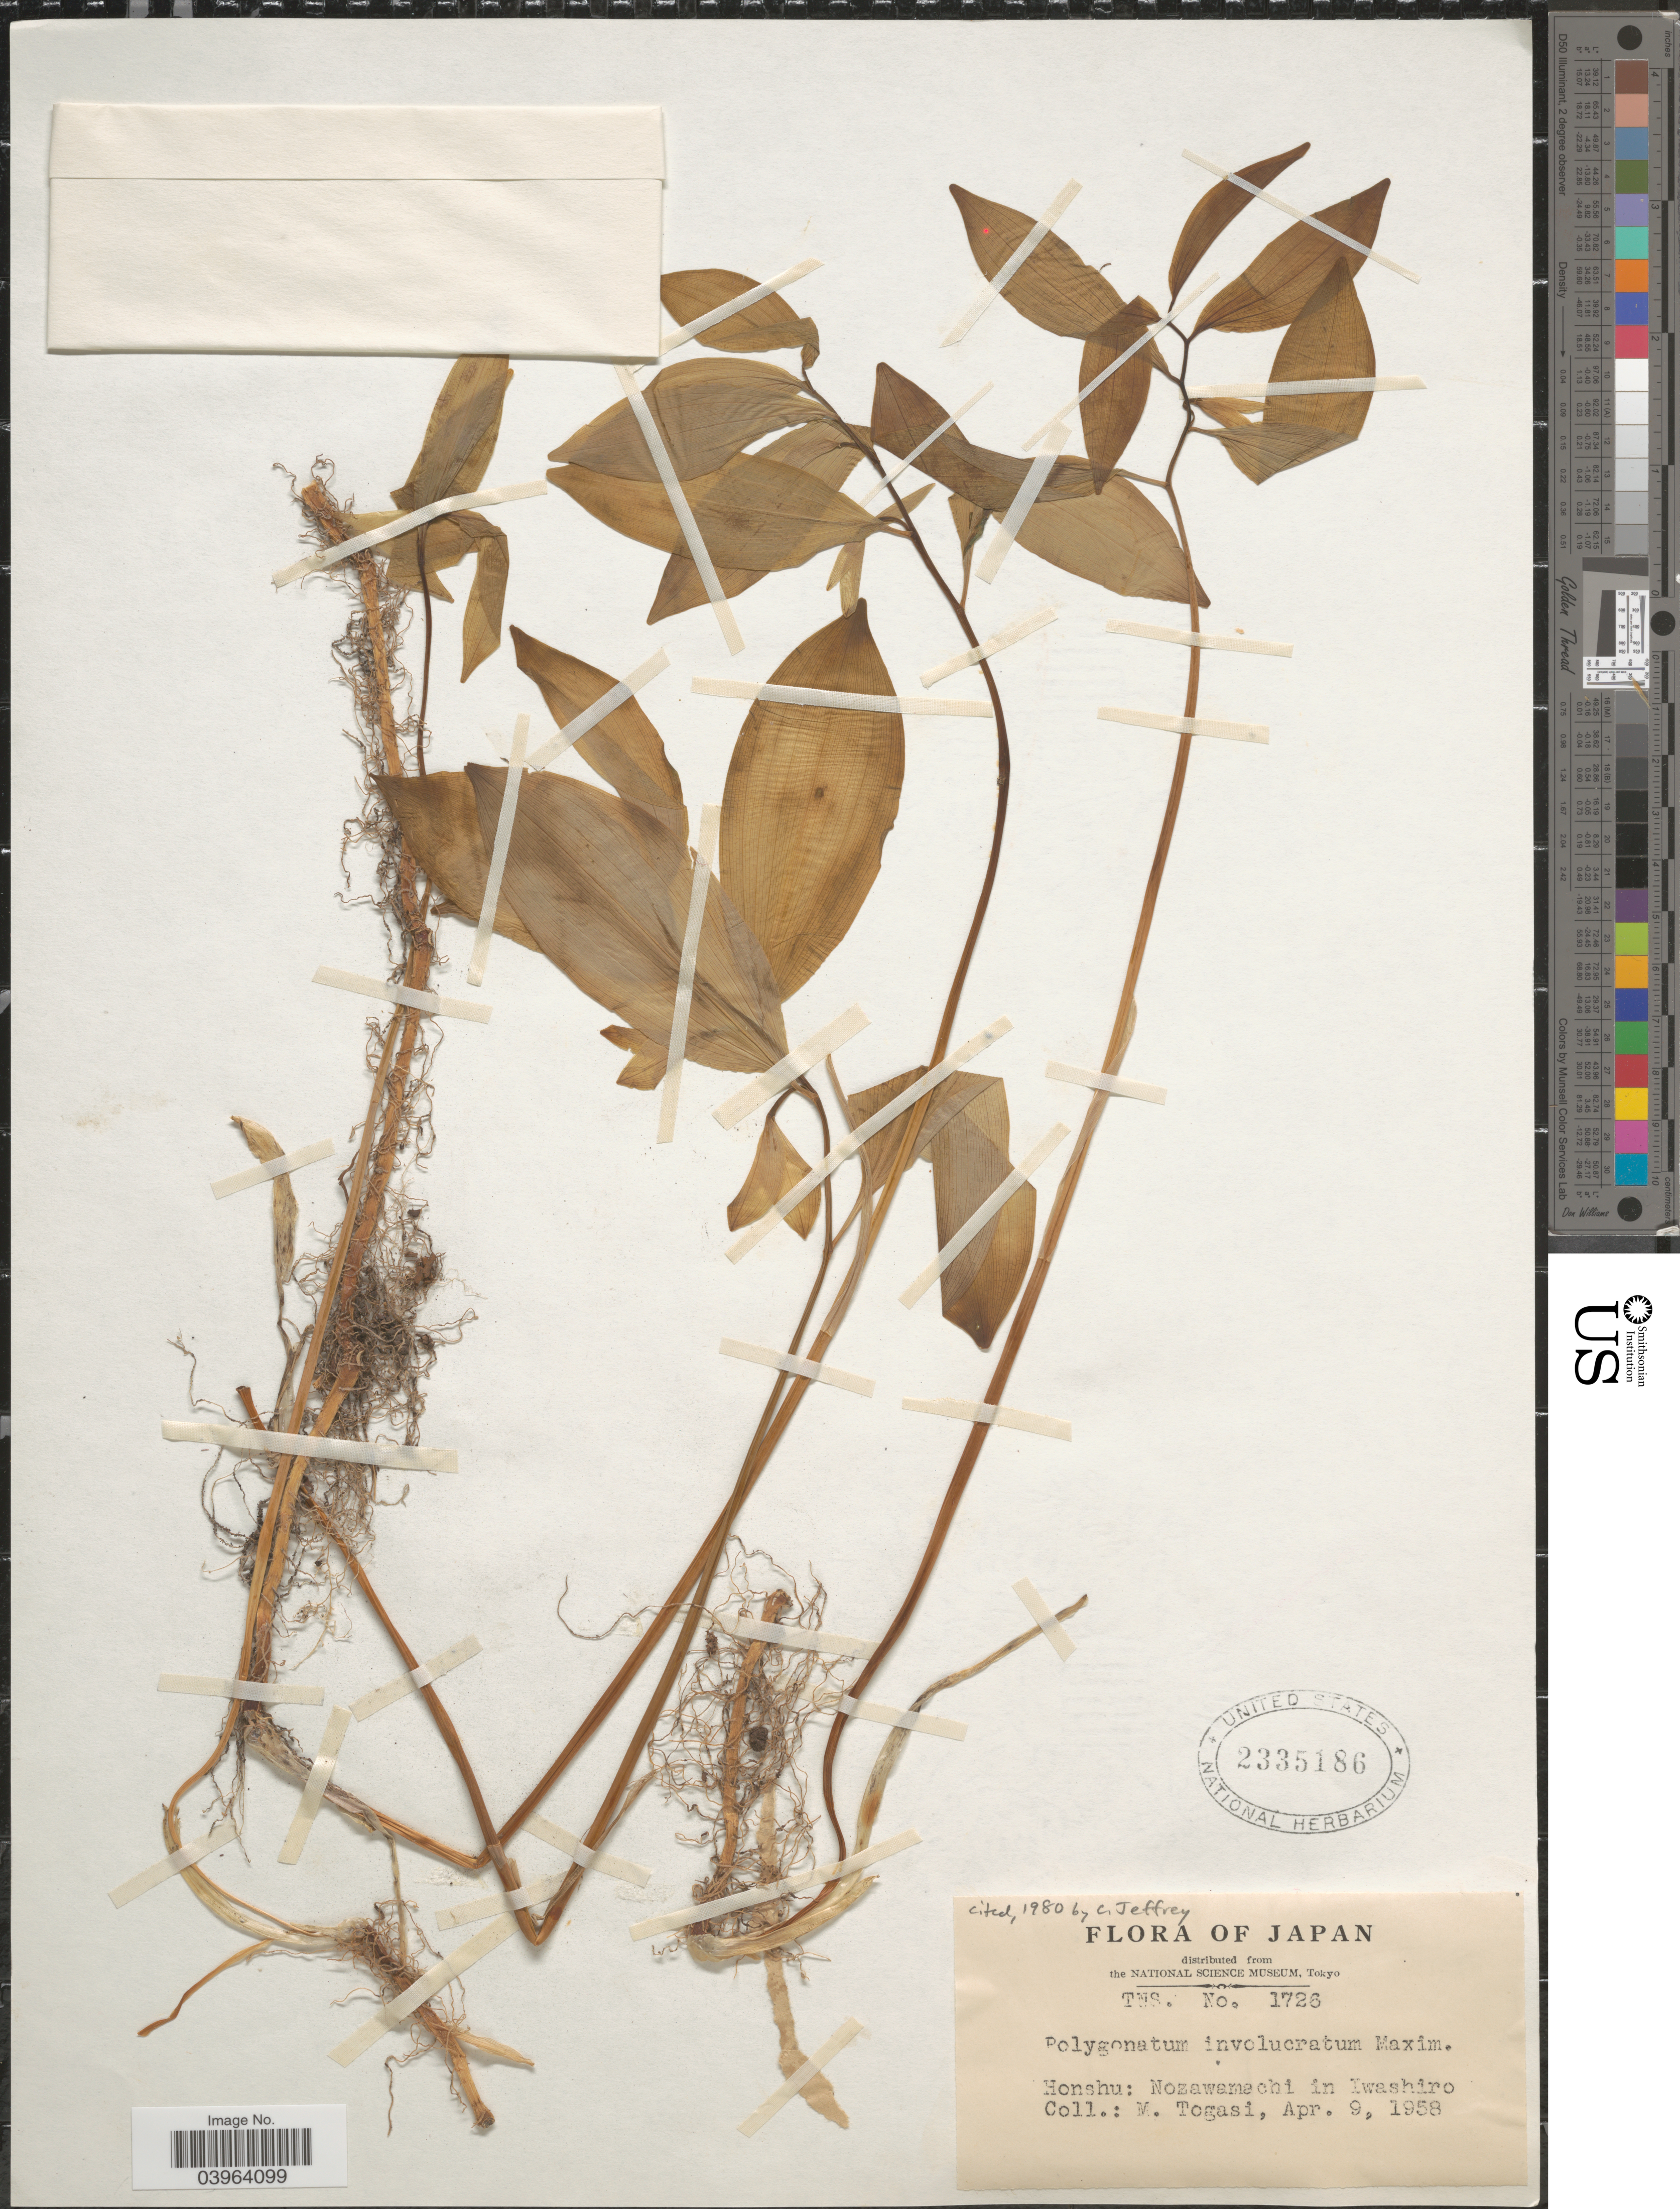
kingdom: Plantae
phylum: Tracheophyta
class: Liliopsida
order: Asparagales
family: Asparagaceae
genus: Polygonatum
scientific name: Polygonatum involucratum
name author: (Franch. & Sav.) Maxim.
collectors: M. Togasi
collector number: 1726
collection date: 1958-04-09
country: Japan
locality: Honshu: Nozawamachi in Iwashiro.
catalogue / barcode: US 2335186